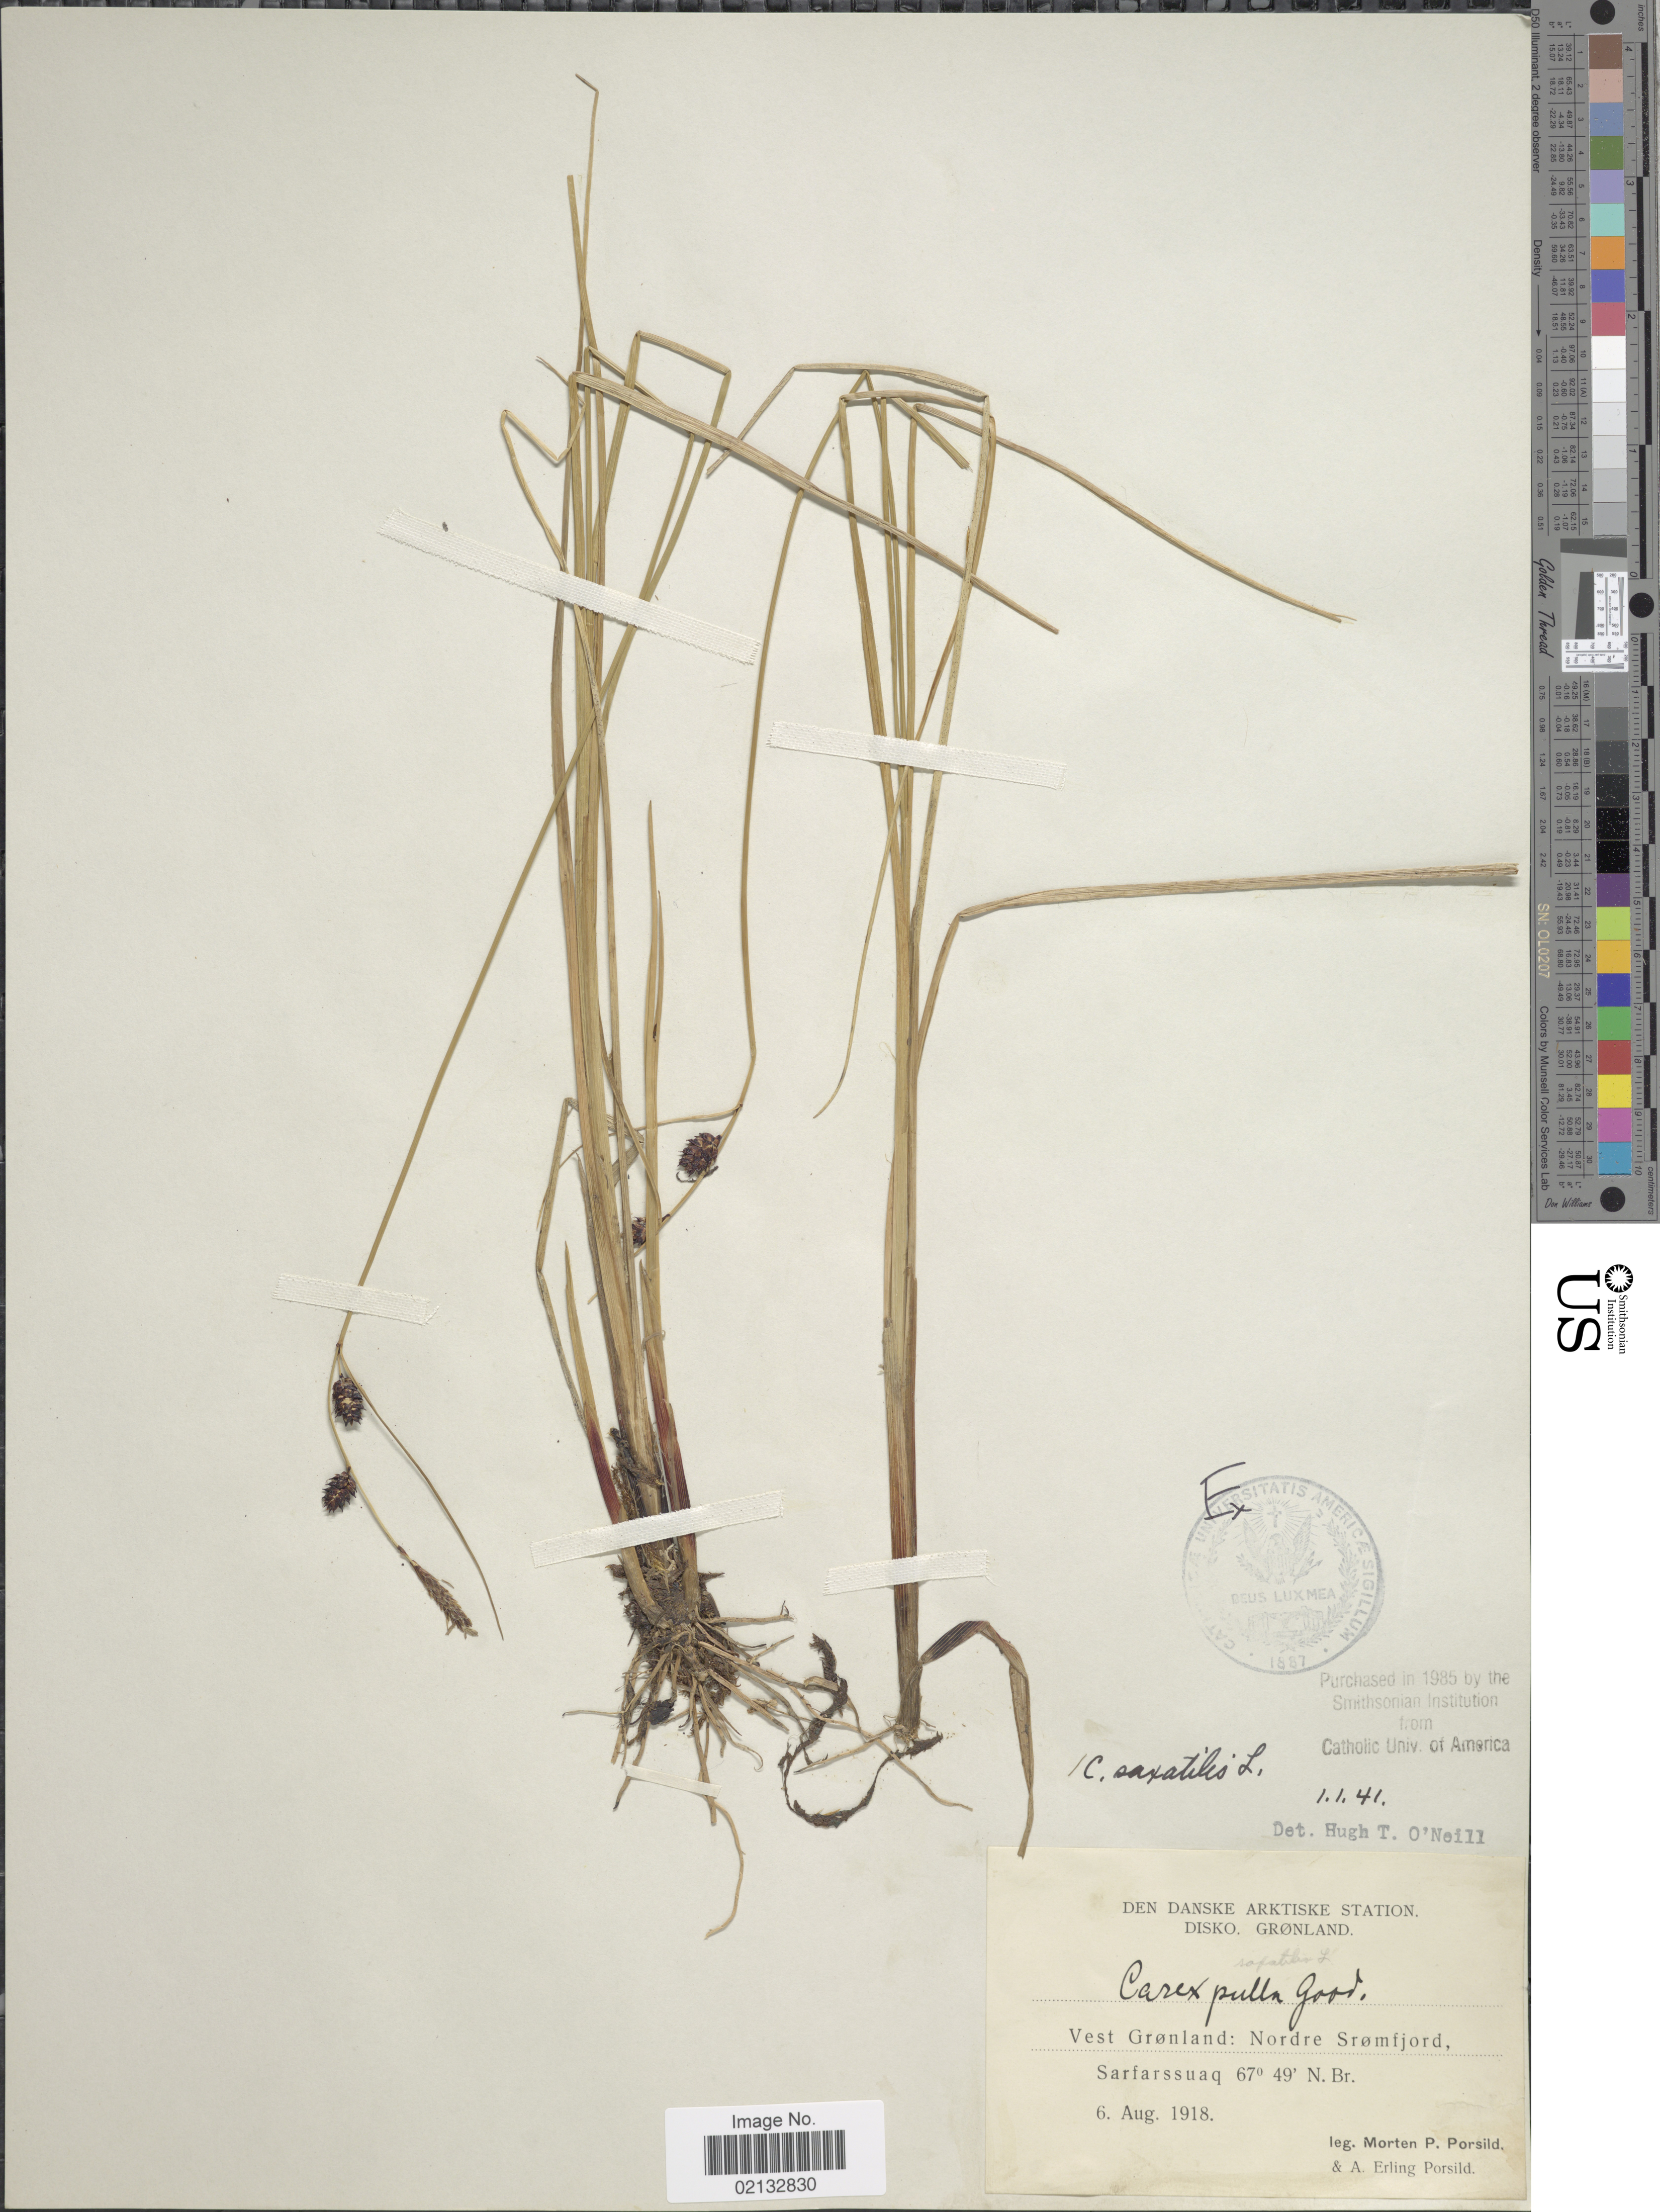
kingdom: Plantae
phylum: Tracheophyta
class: Liliopsida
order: Poales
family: Cyperaceae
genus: Carex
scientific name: Carex saxatilis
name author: L.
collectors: M. P. Porsild & A. E. Porsild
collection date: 1918-08-06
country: Greenland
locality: Den Danske Arktiske Station. Disko. Gronland. Vest Gronland: Nordre Sromfjord, Sarfarssuaq